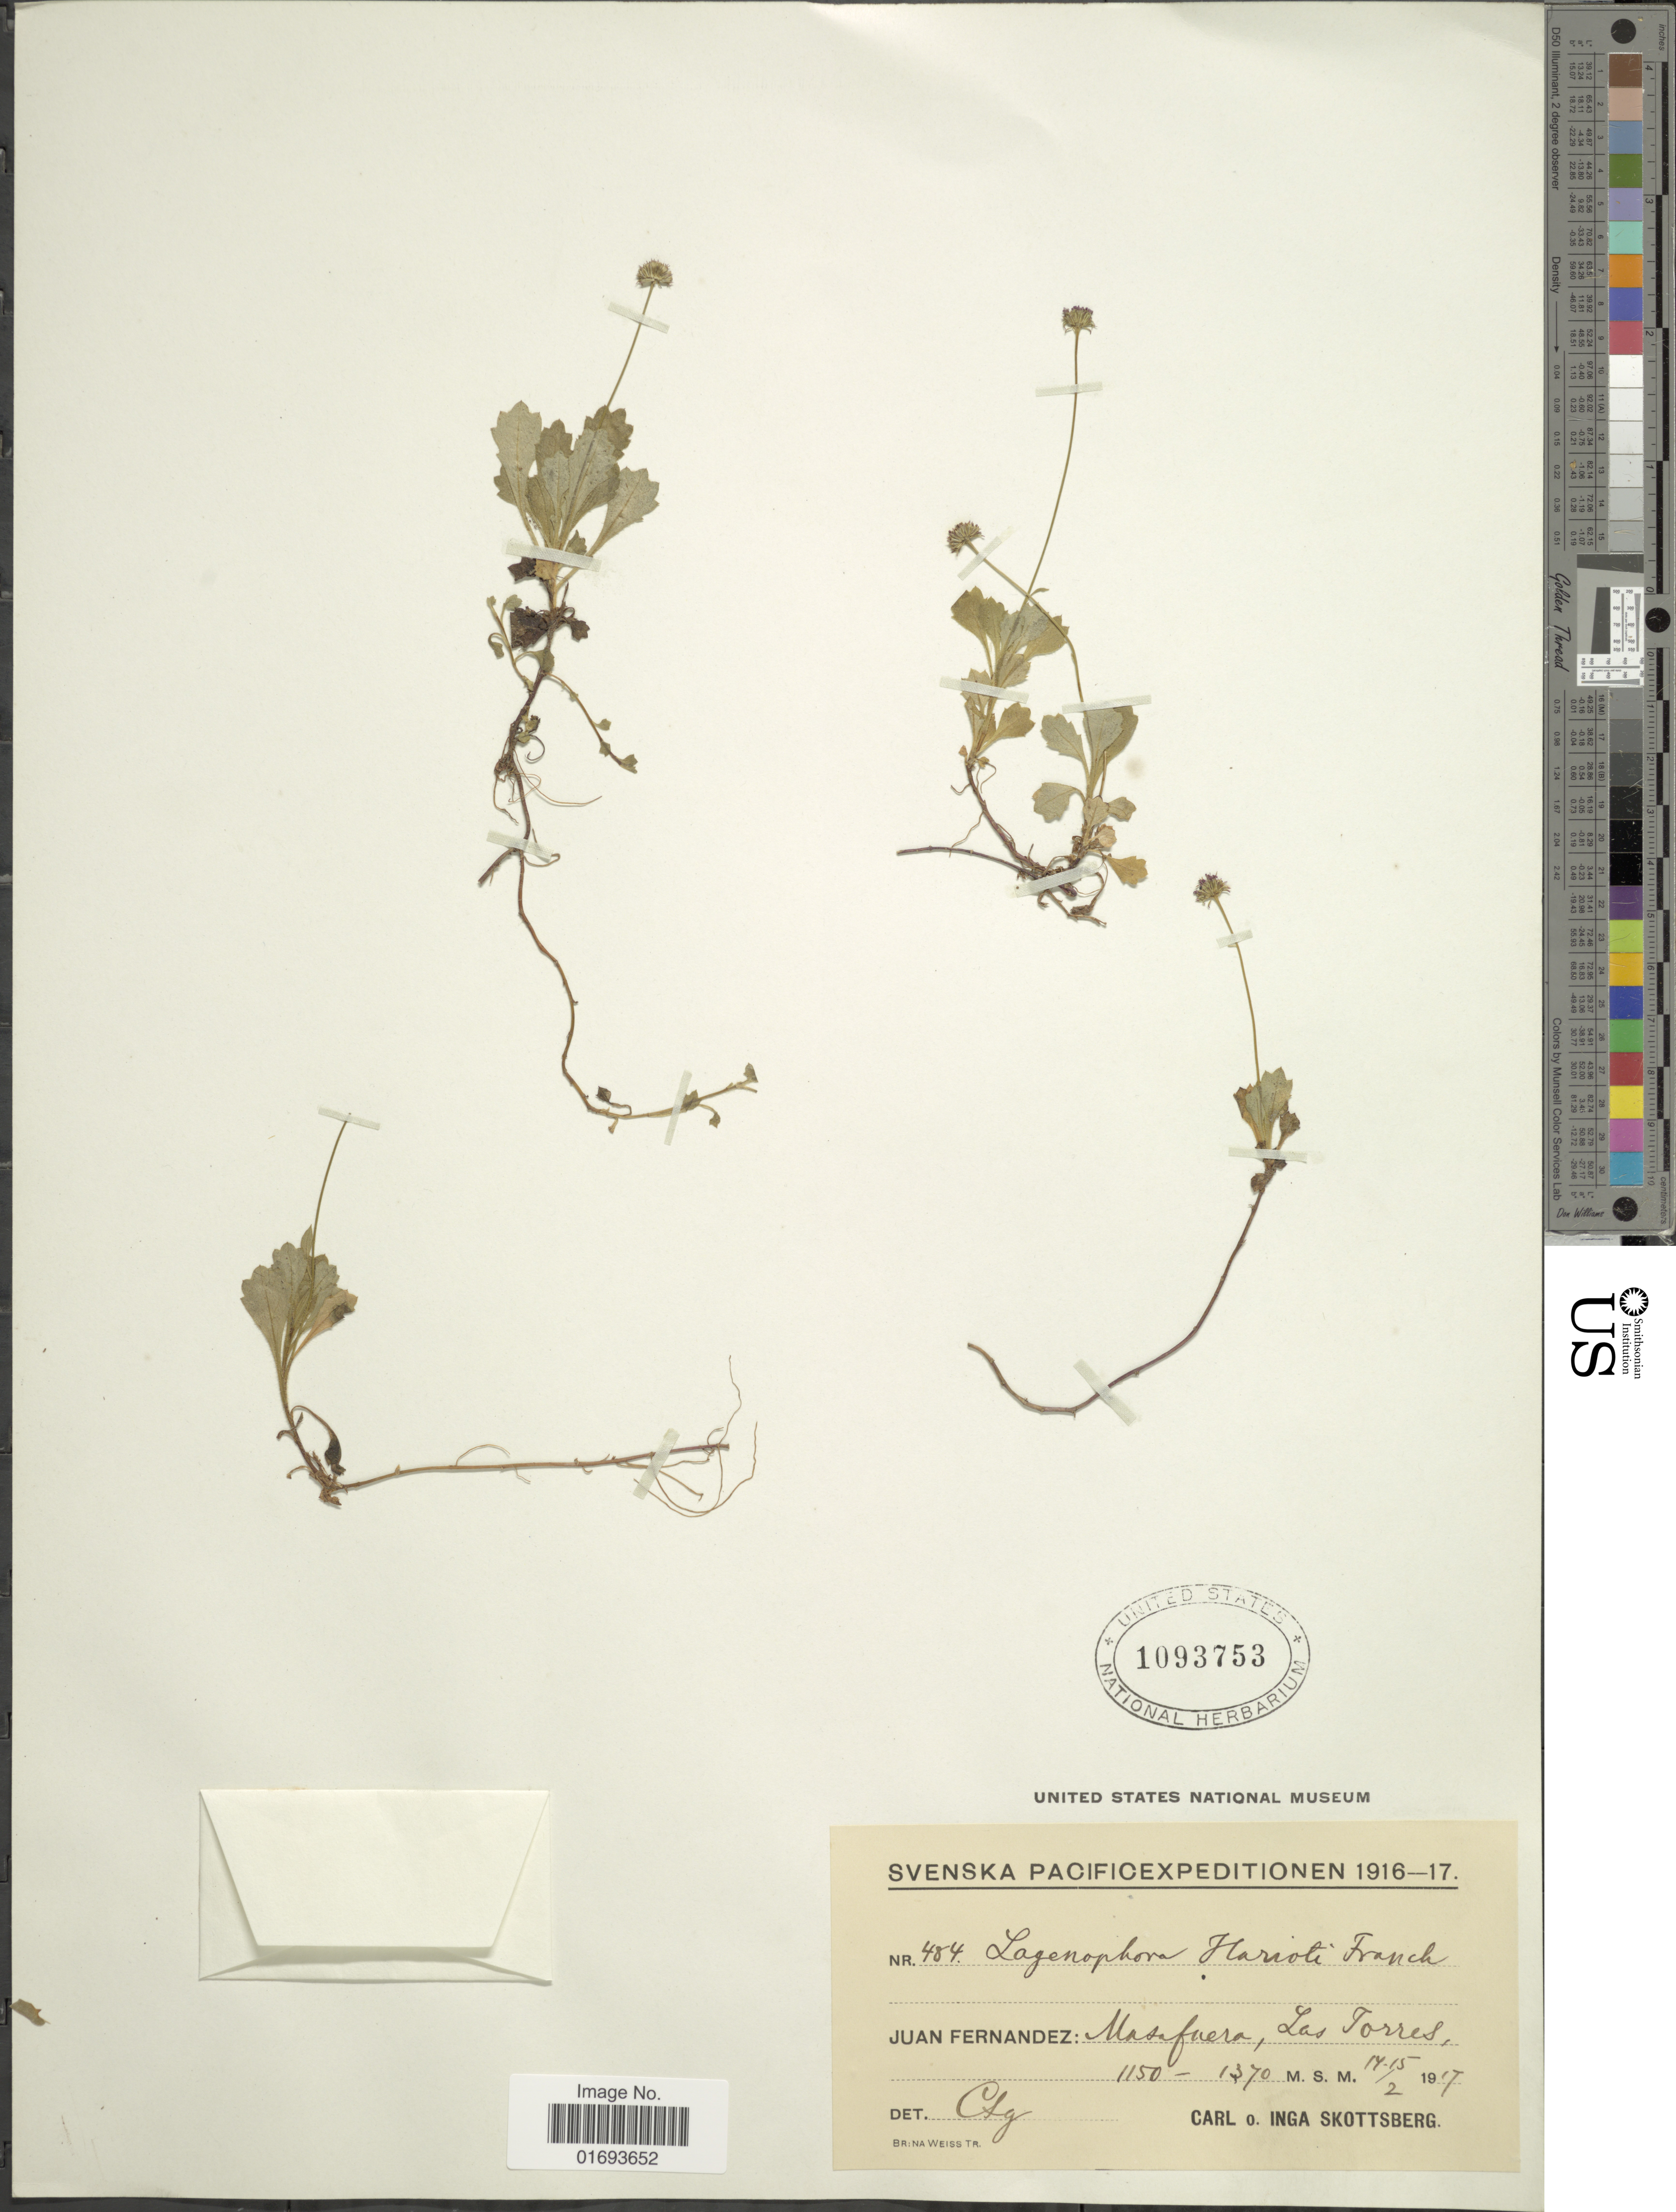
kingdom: Plantae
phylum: Tracheophyta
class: Magnoliopsida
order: Asterales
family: Asteraceae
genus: Lagenophora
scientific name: Lagenophora hariotii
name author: Franch.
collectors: I. Skottsberg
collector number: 484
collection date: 1917-02-14/1917-02-15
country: Chile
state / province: Valparaíso (V)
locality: Juan Fernandez: Masafuera, Las Torres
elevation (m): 1150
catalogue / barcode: US 1093753